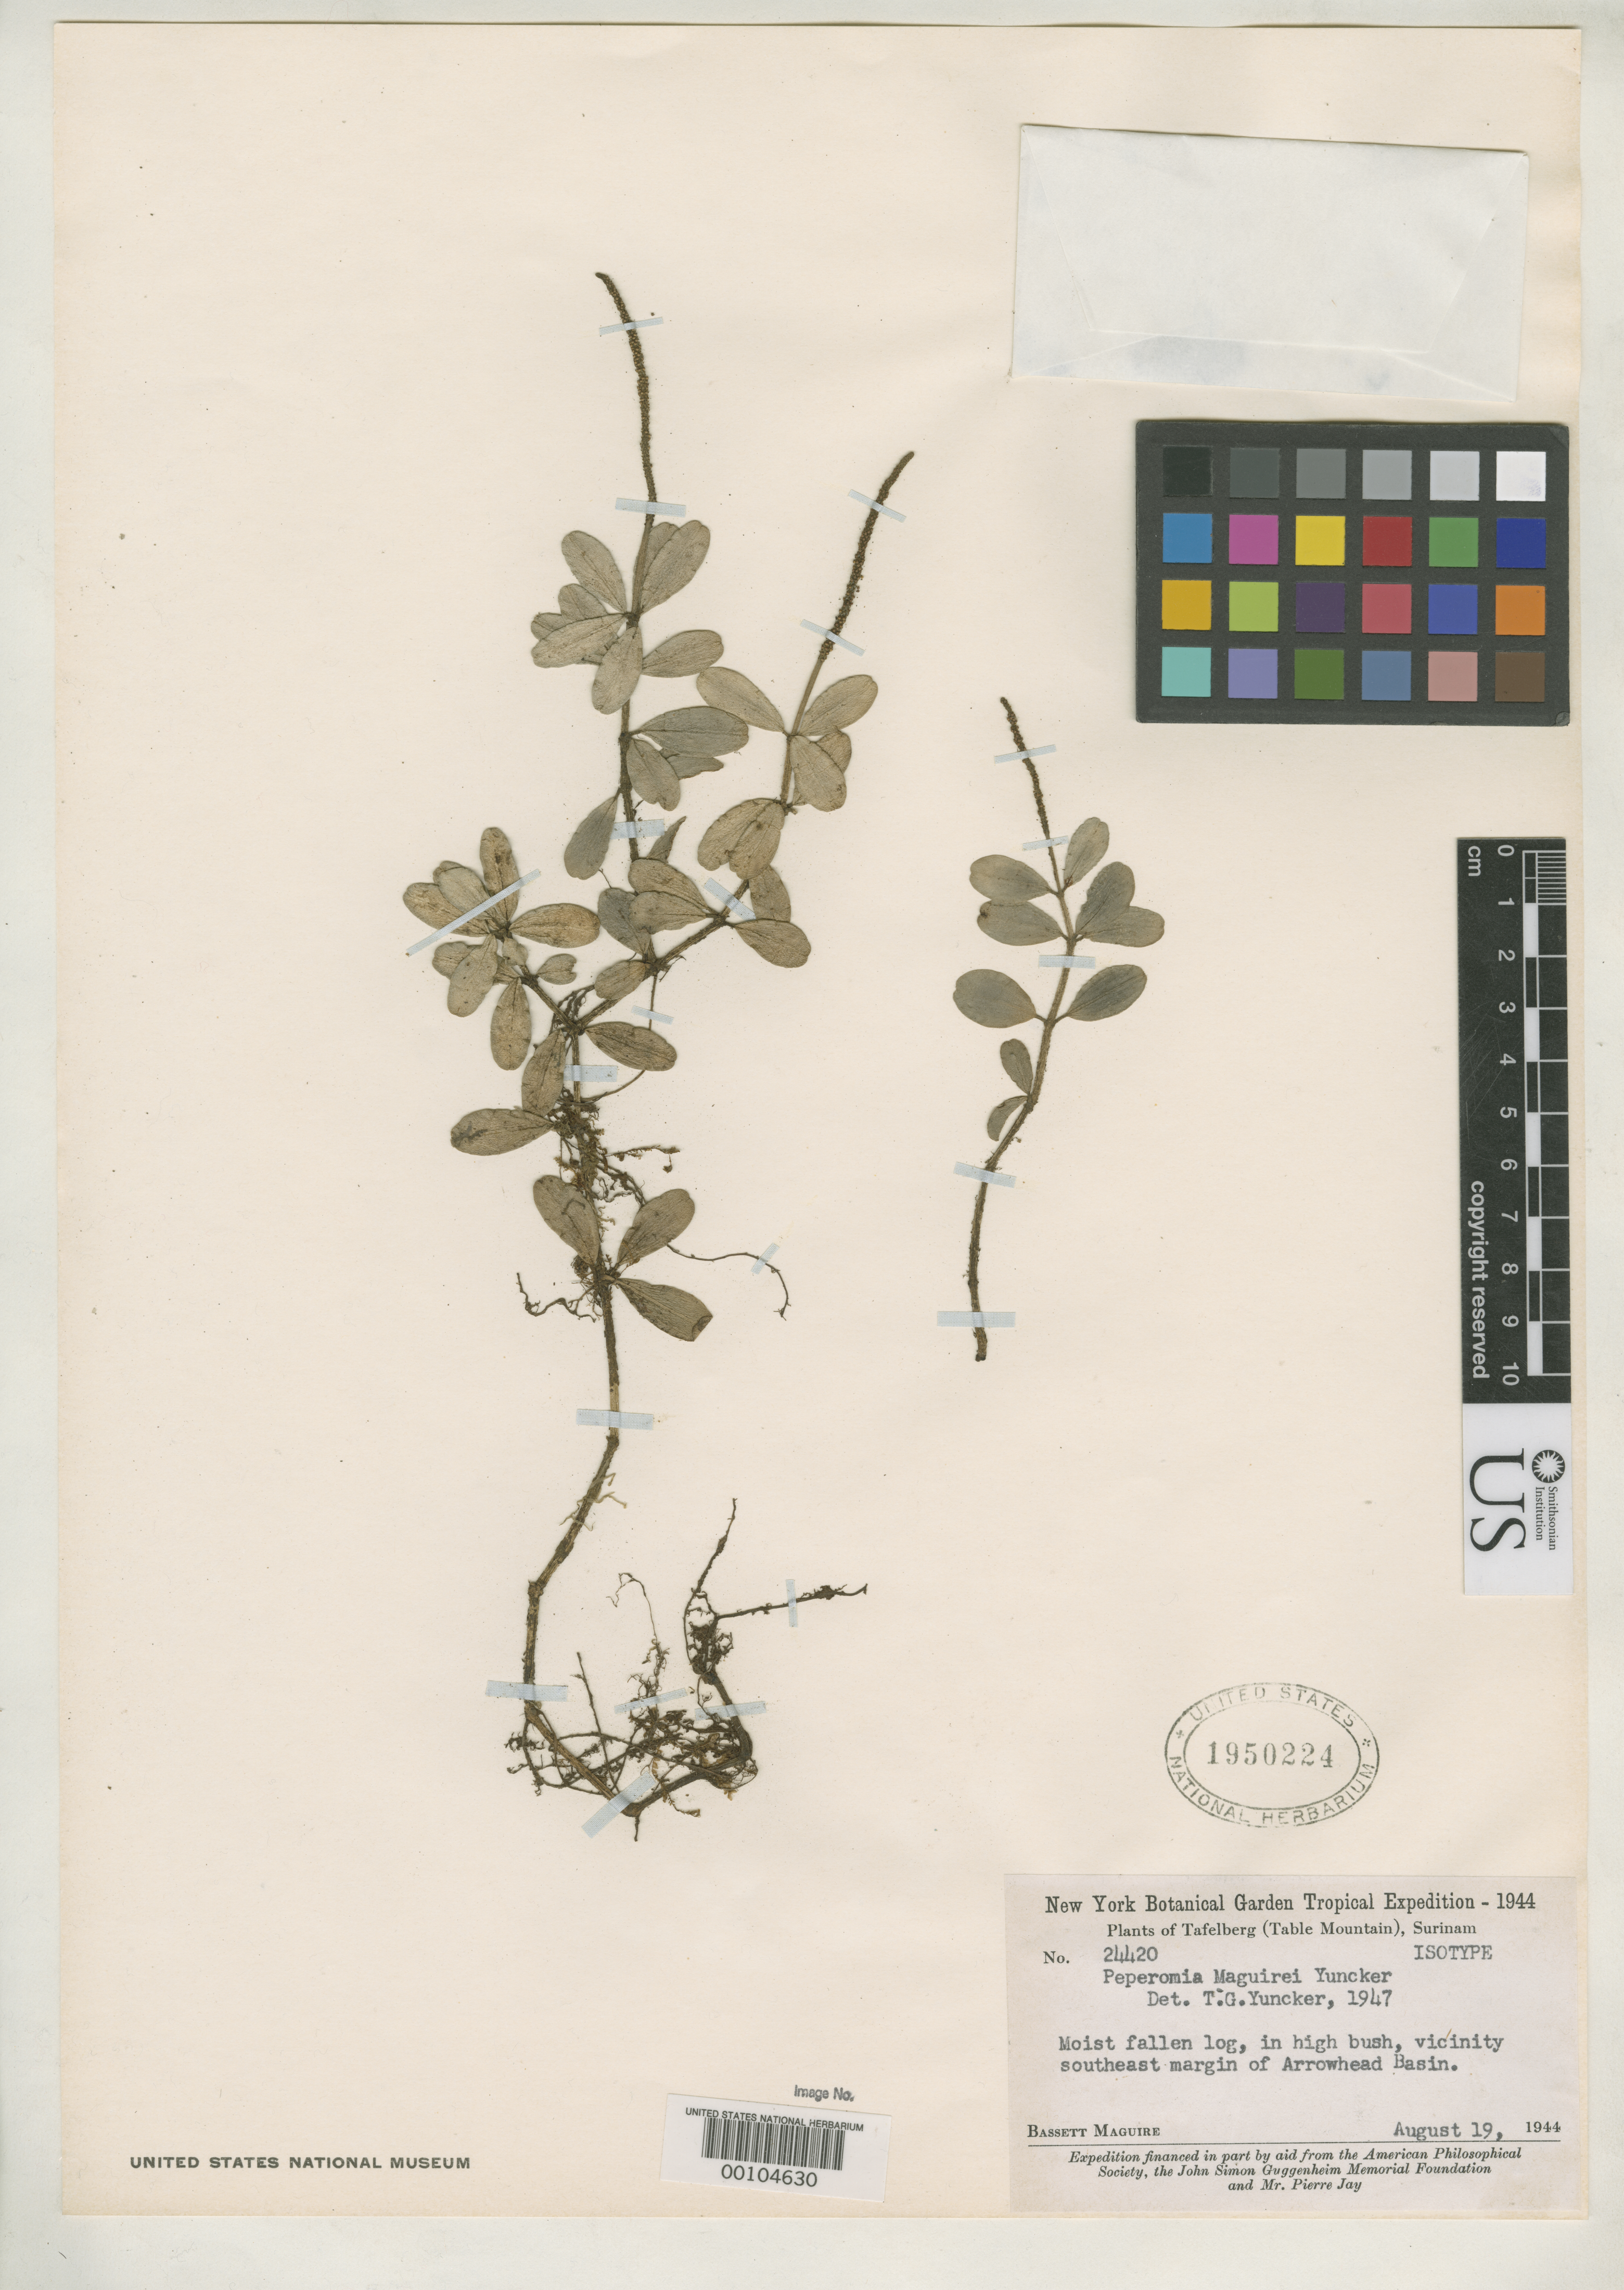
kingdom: Plantae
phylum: Tracheophyta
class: Magnoliopsida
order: Piperales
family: Piperaceae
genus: Peperomia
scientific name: Peperomia maguirei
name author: Yunck.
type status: Isotype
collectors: B. Maguire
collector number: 24420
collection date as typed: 19 Aug 1944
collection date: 1944-08-19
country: Suriname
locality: Vicinity of SE margin of Arrowhead basin, Tafelgerg.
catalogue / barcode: US 1950224